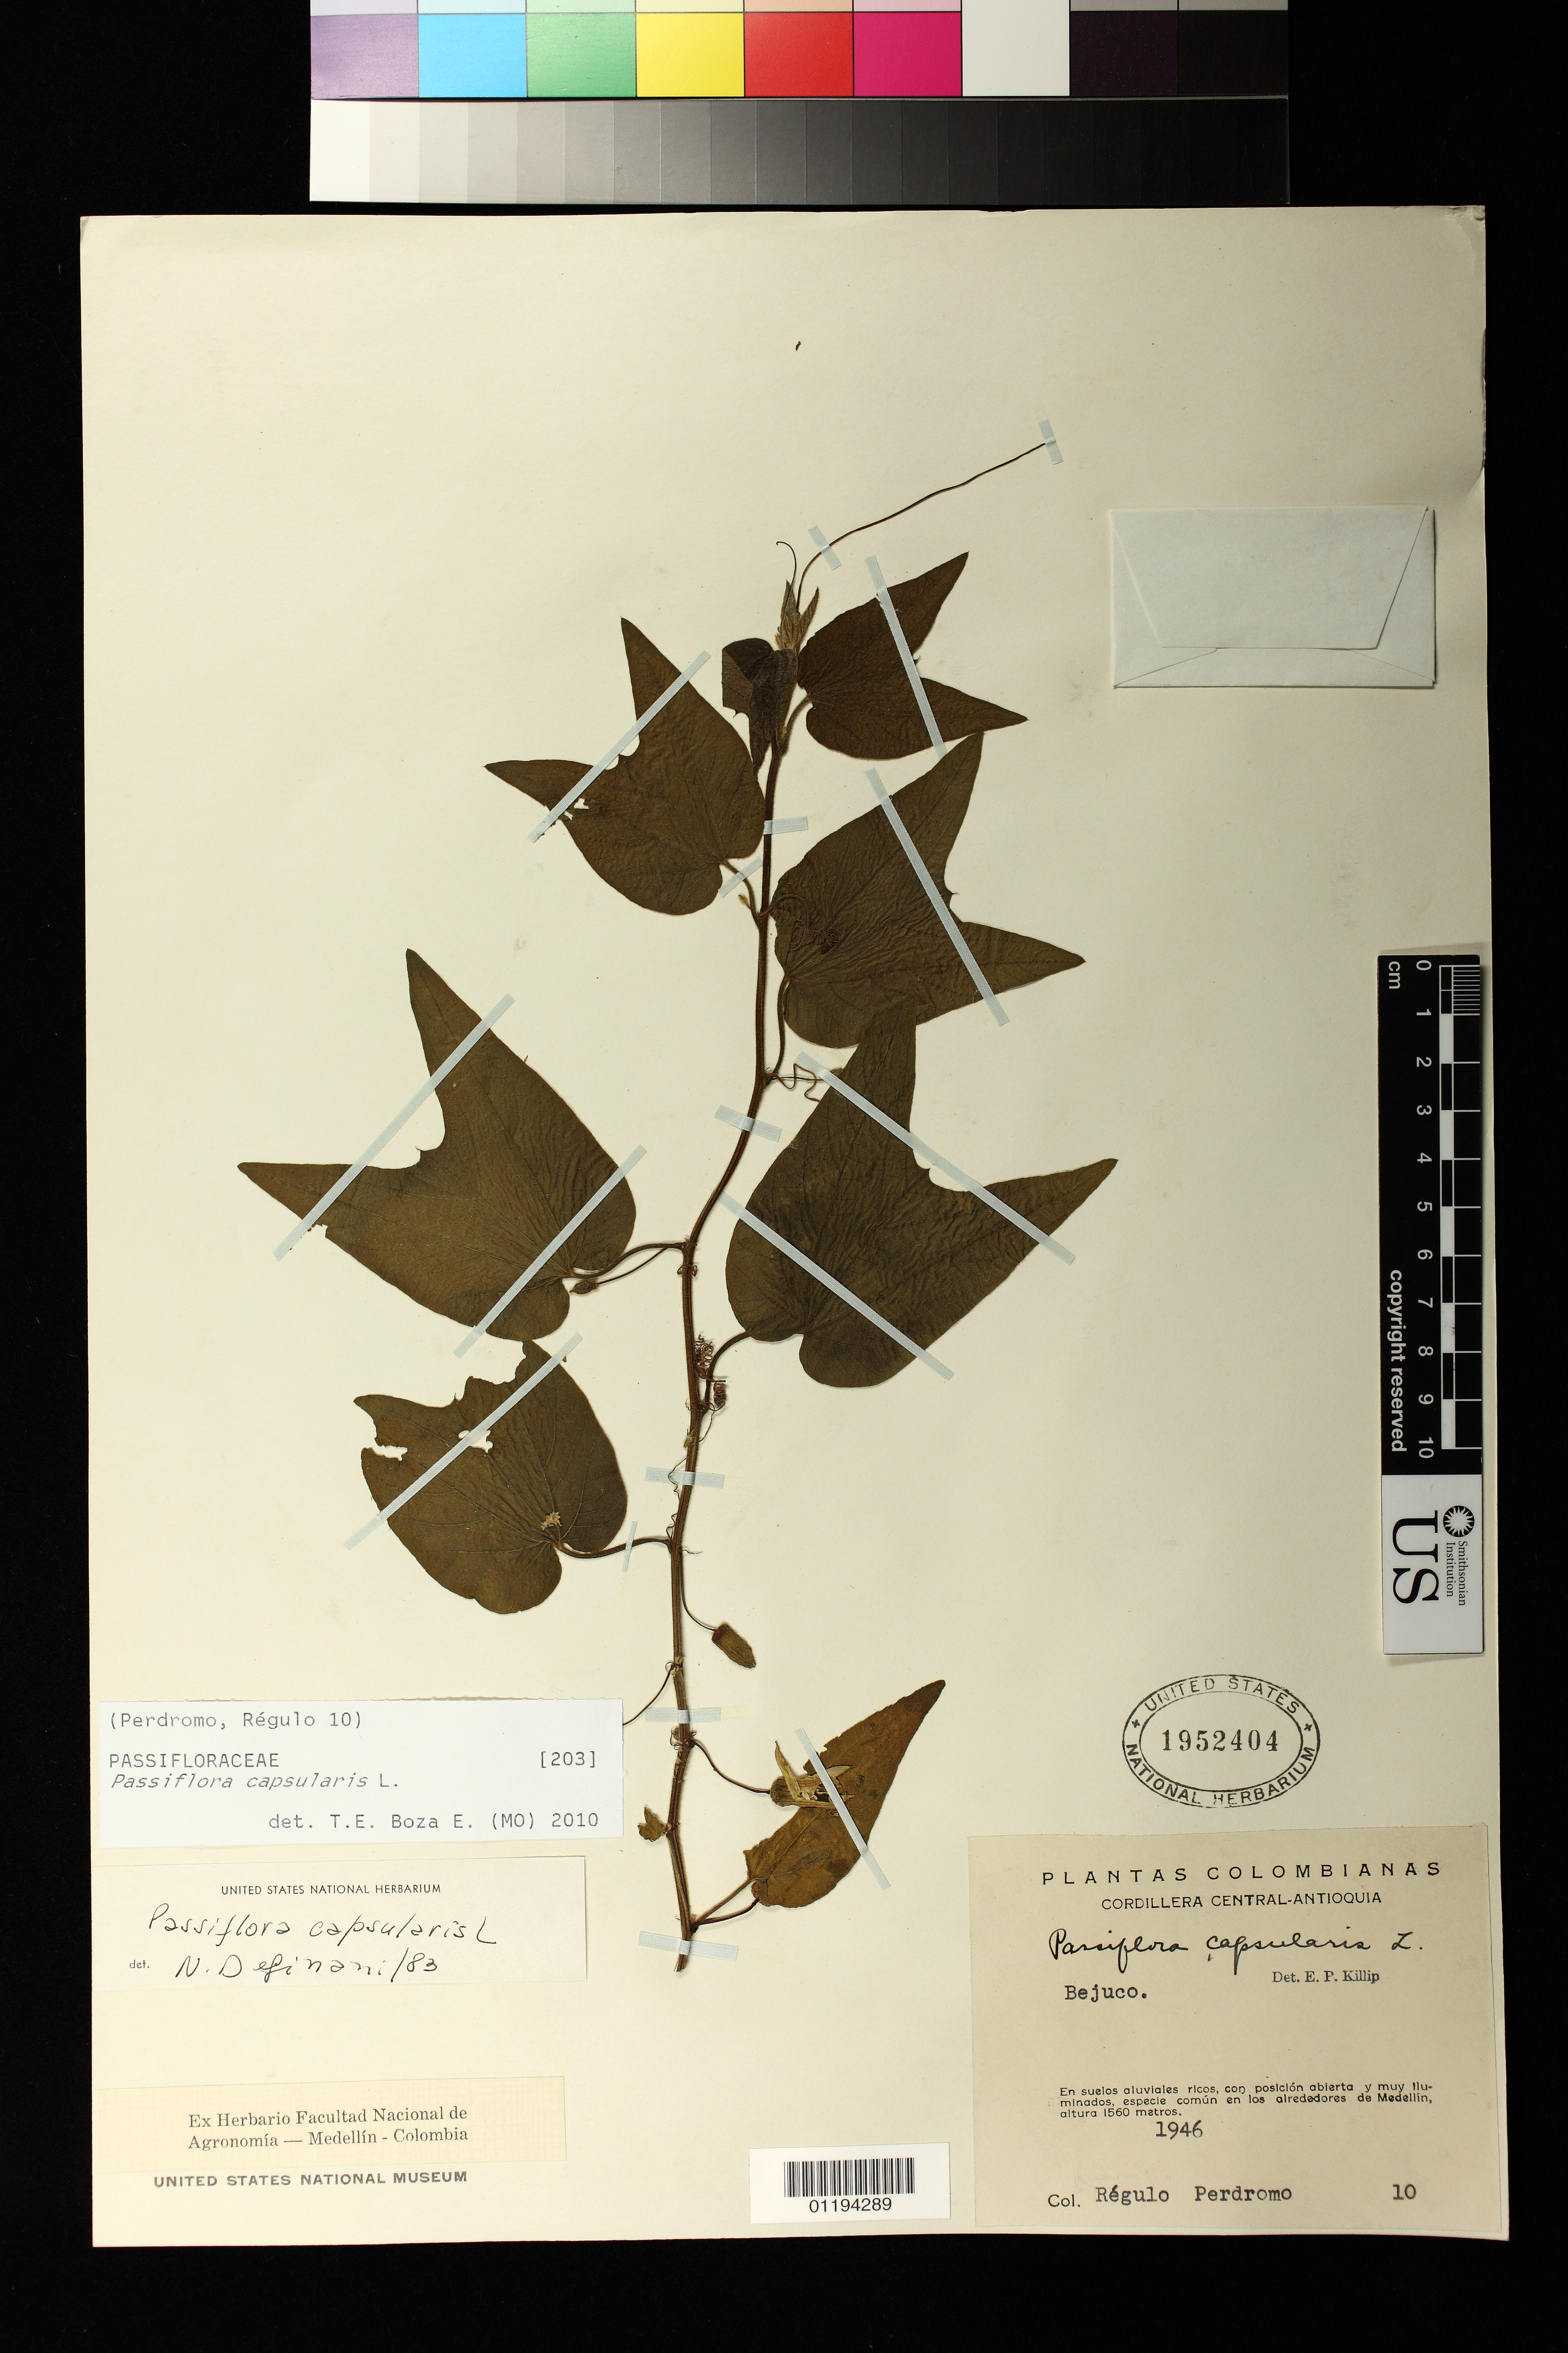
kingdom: Plantae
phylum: Tracheophyta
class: Magnoliopsida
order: Malpighiales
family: Passifloraceae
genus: Passiflora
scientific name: Passiflora capsularis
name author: L.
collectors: R. Perdromo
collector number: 10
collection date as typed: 1946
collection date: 1946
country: Colombia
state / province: Antioquia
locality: Cordillera Central-Antioquia, especie comun en los alrededores de Medellin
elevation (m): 1560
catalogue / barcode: US 1952404